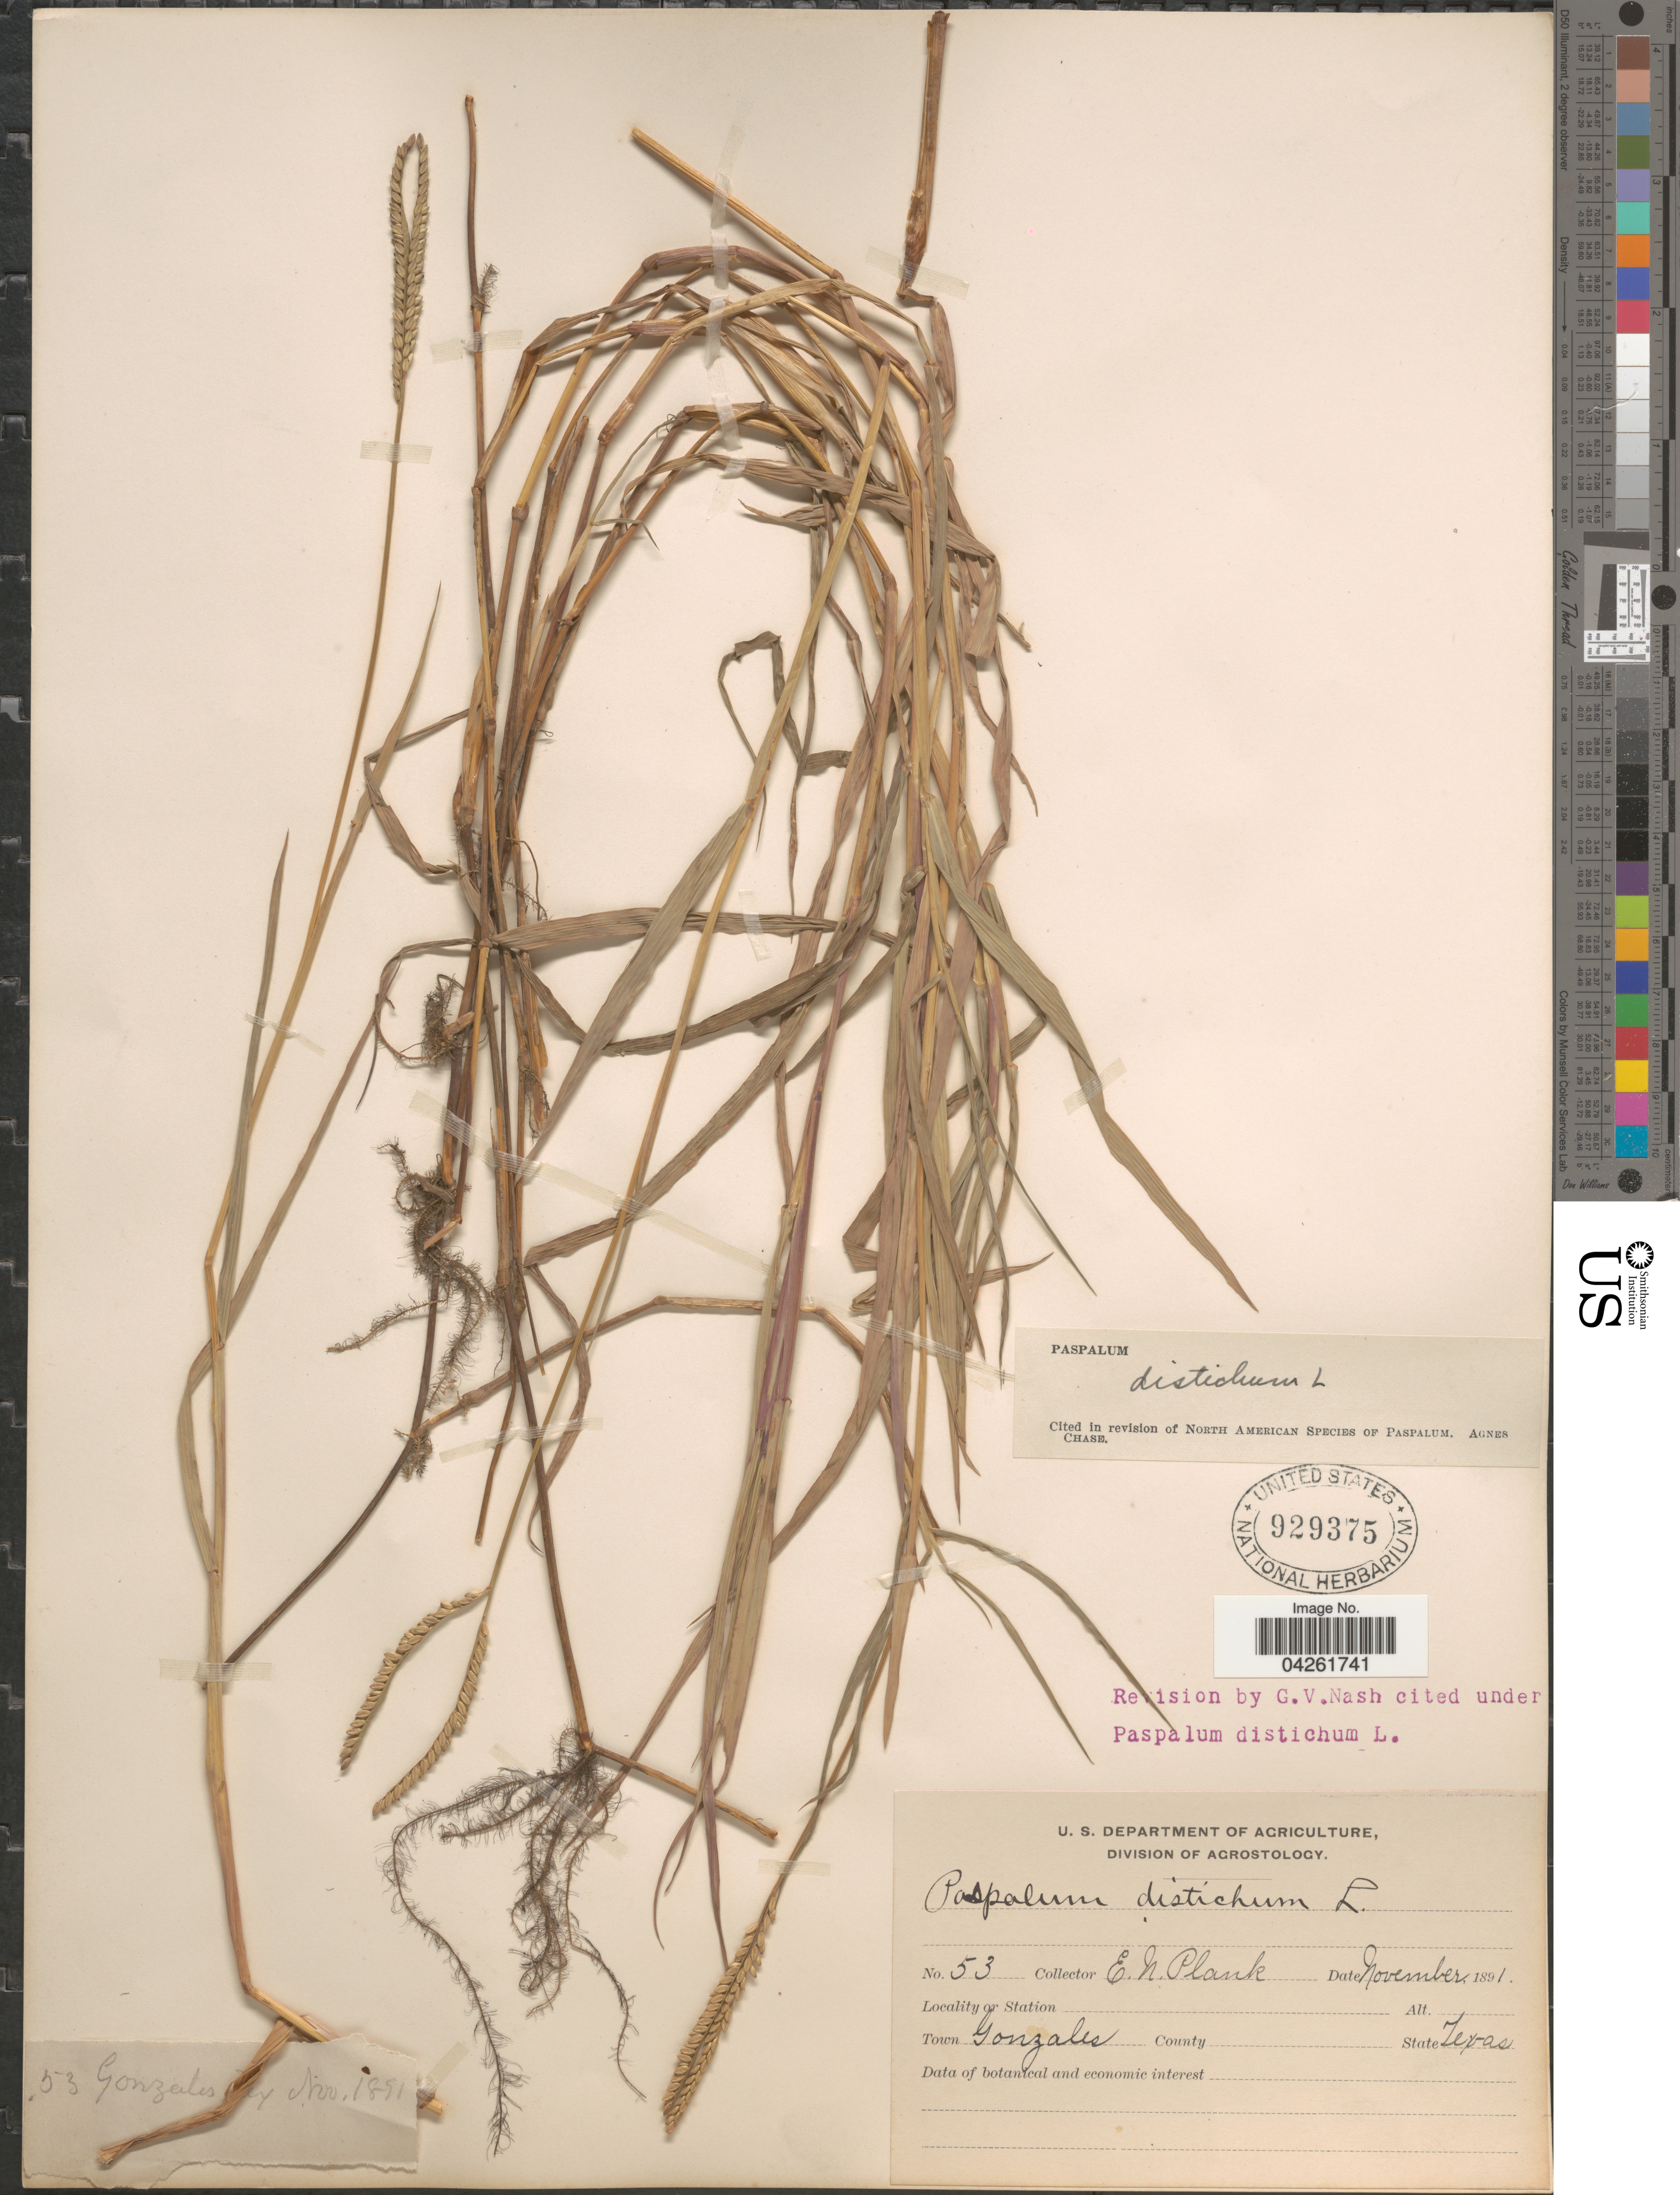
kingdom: Plantae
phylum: Tracheophyta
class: Liliopsida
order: Poales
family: Poaceae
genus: Paspalum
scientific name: Paspalum distichum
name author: L.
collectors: E. Plank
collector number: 53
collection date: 1891-11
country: United States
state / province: Texas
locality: Town Gonzales.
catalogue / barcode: US 929375